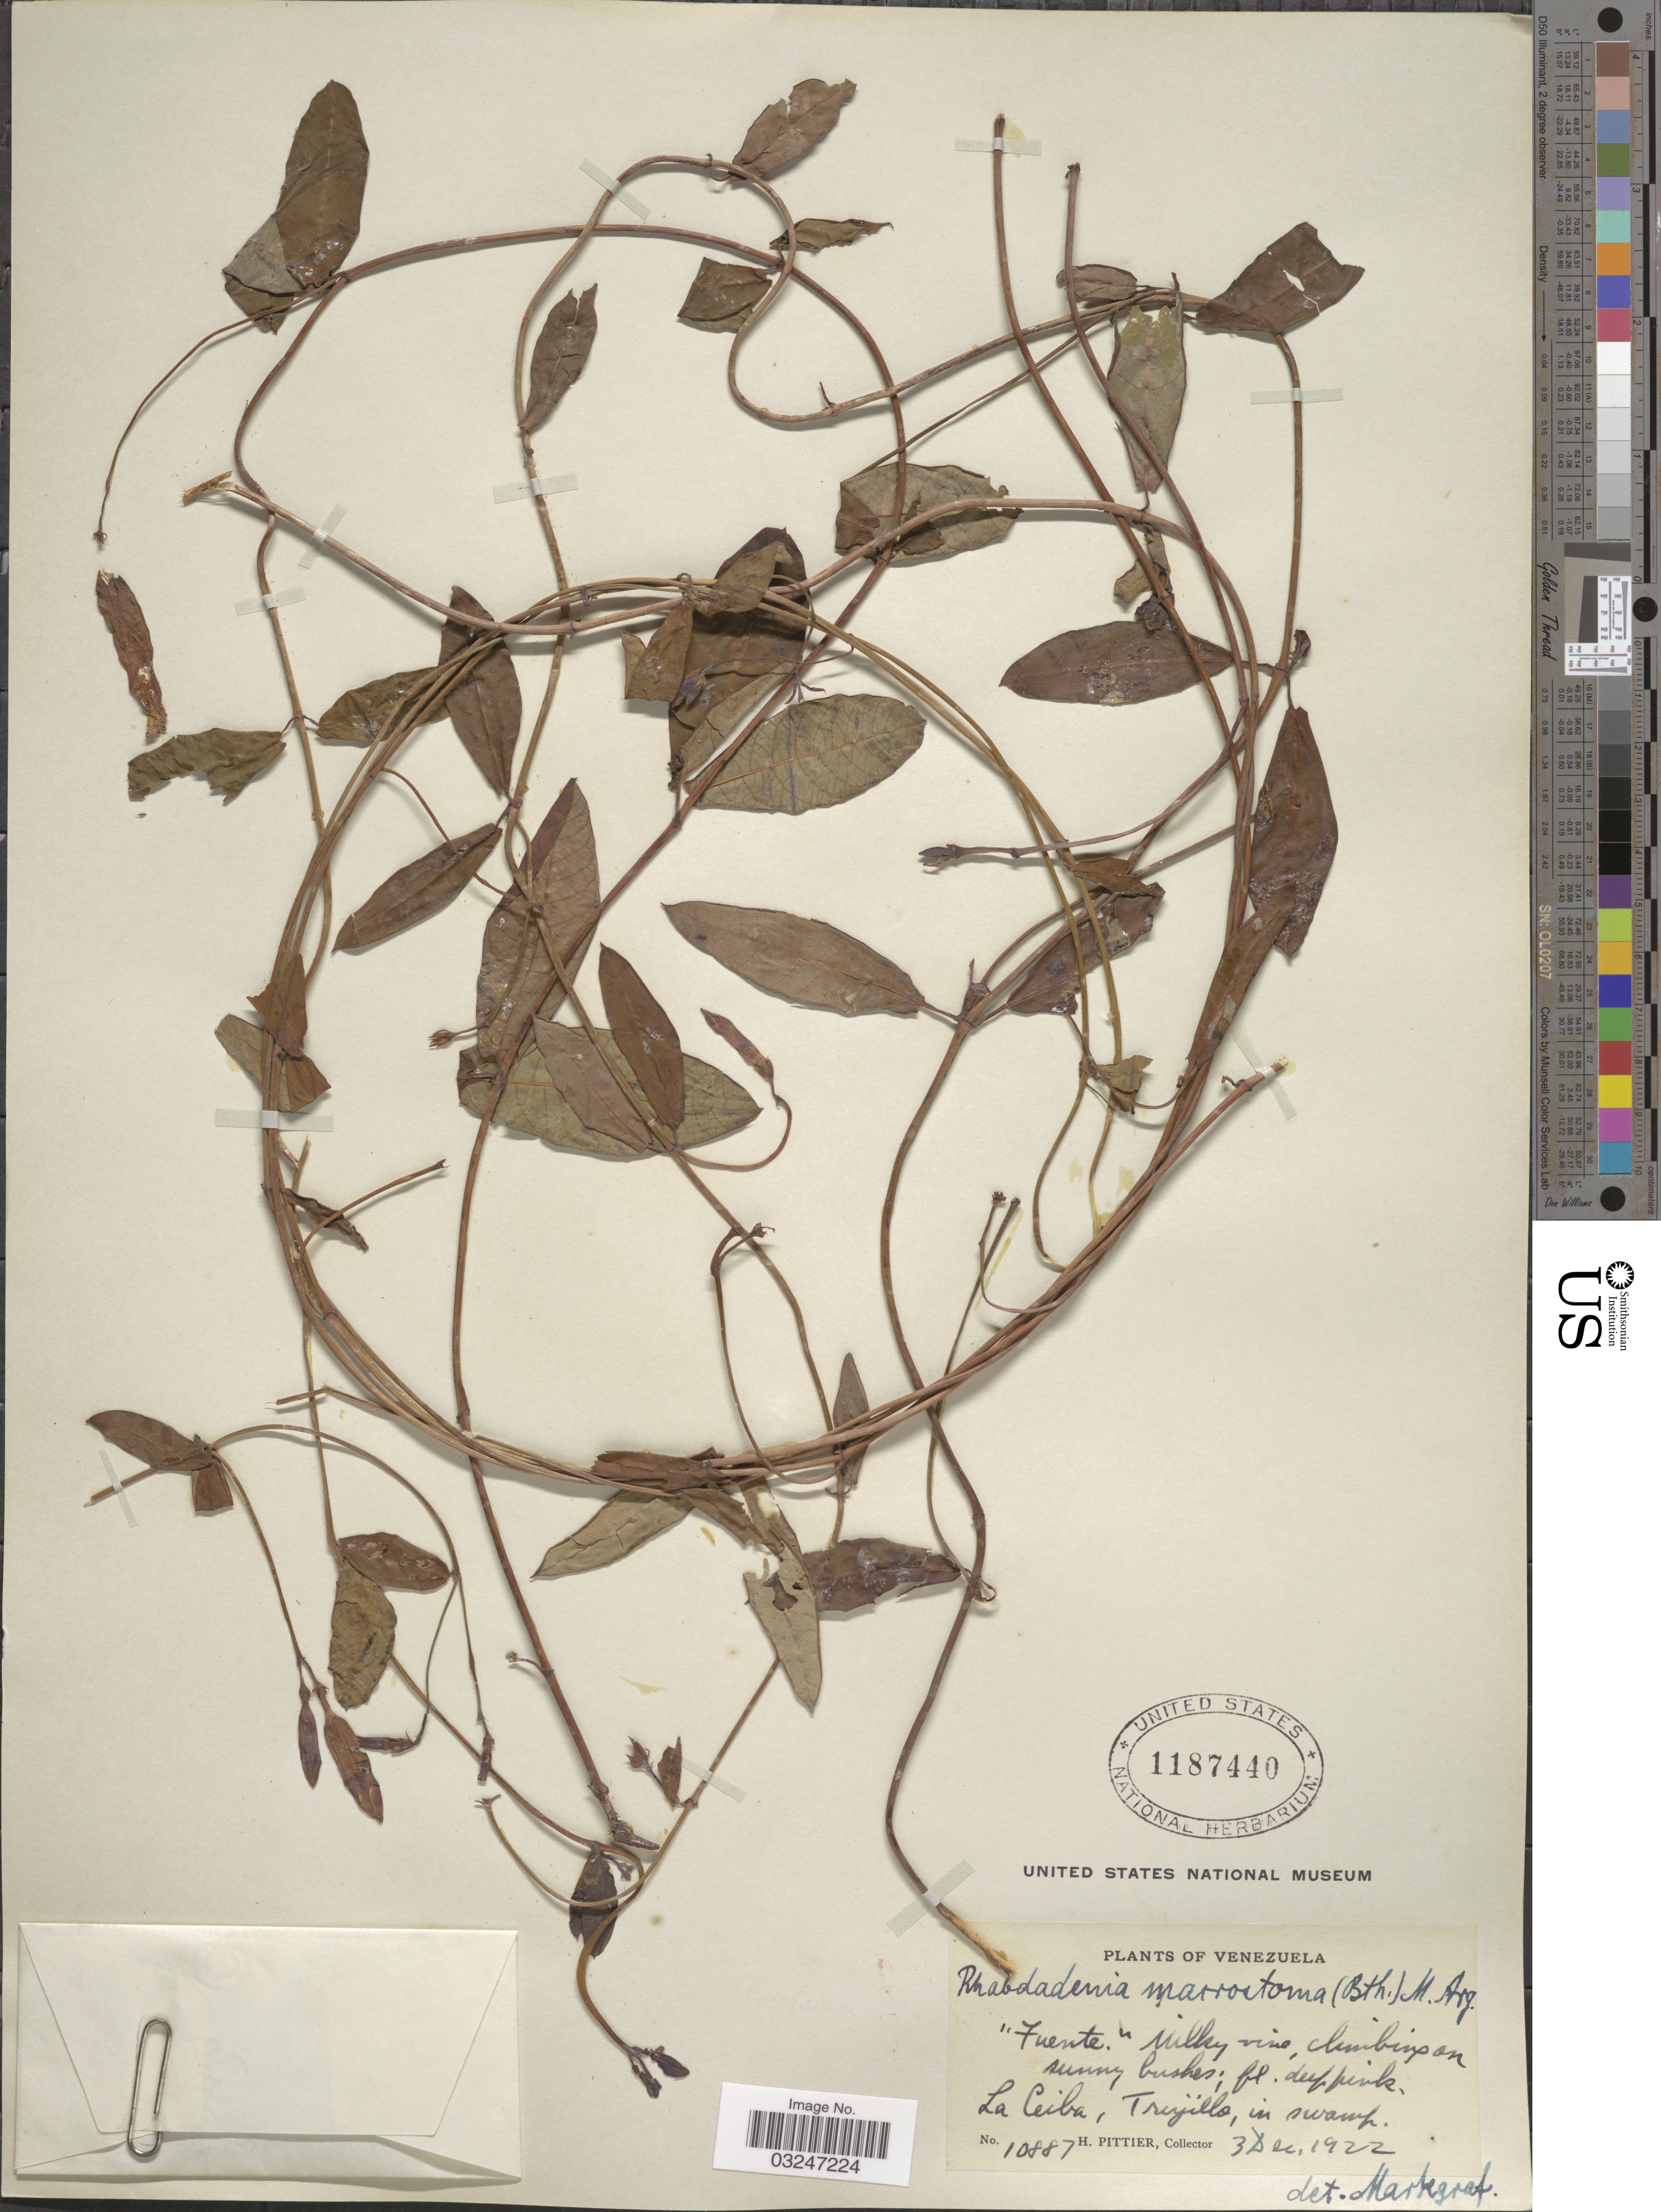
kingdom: Plantae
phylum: Tracheophyta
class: Magnoliopsida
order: Gentianales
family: Apocynaceae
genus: Rhabdadenia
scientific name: Rhabdadenia macrostoma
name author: (Benth.) Müll. Arg.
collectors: H. F. Pittier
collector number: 10887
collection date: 1922-12-03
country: Venezuela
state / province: Trujillo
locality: La Ceiba, Trujillo, in swamp.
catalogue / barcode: US 1187440